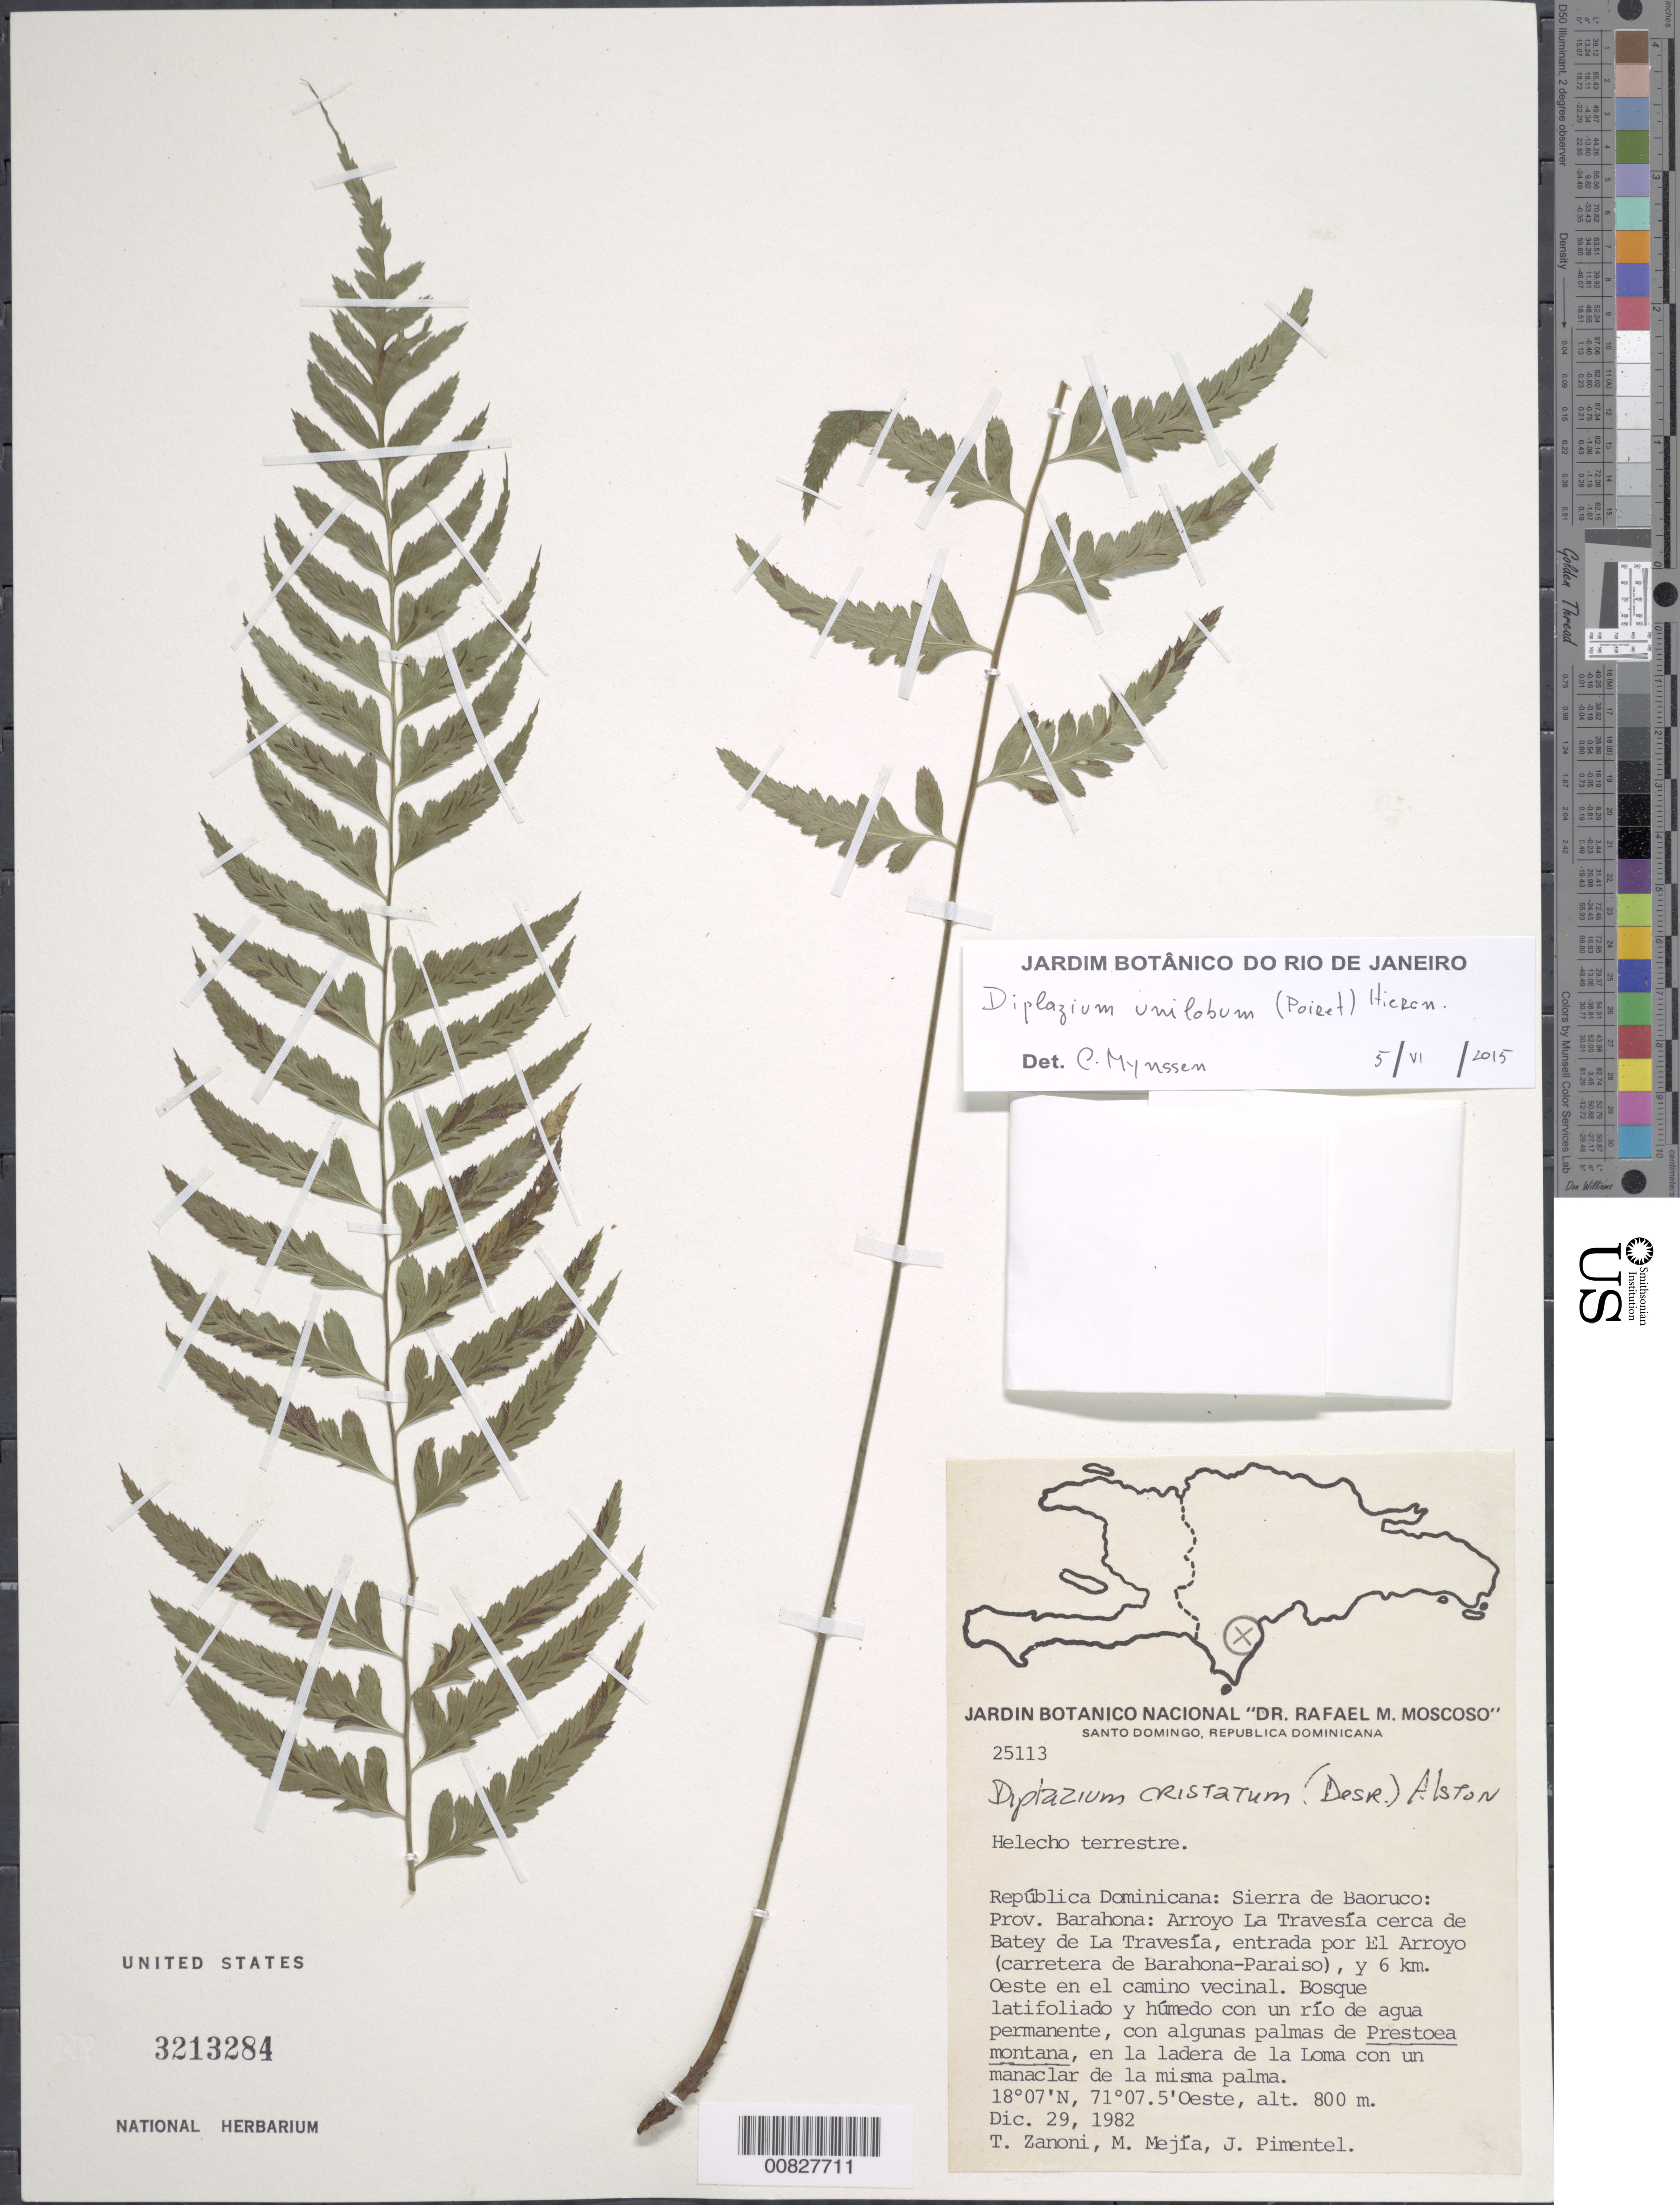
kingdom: Plantae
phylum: Tracheophyta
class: Polypodiopsida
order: Polypodiales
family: Athyriaceae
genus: Diplazium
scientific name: Diplazium cristatum x D. unilobum (Poir.) Hieron.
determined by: Sánchez, C.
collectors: T. A. Zanoni, M. Mejia & J. Pimentel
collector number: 25113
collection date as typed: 29 Dec 1982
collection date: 1982-12-29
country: Dominican Republic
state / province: Barahona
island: Hispaniola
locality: Sierra de Baoruco, Arroyo La Travesía, cerca Batey de La Travesía, entrada El Arroyo (carretera de Barahona-Paraiso), 6 km W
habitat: Bosque latifoliado y humedo con un rio de agua permanente, con algunas palmas de Prestoea montana, en ladera de la loma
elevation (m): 800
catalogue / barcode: US 3213284